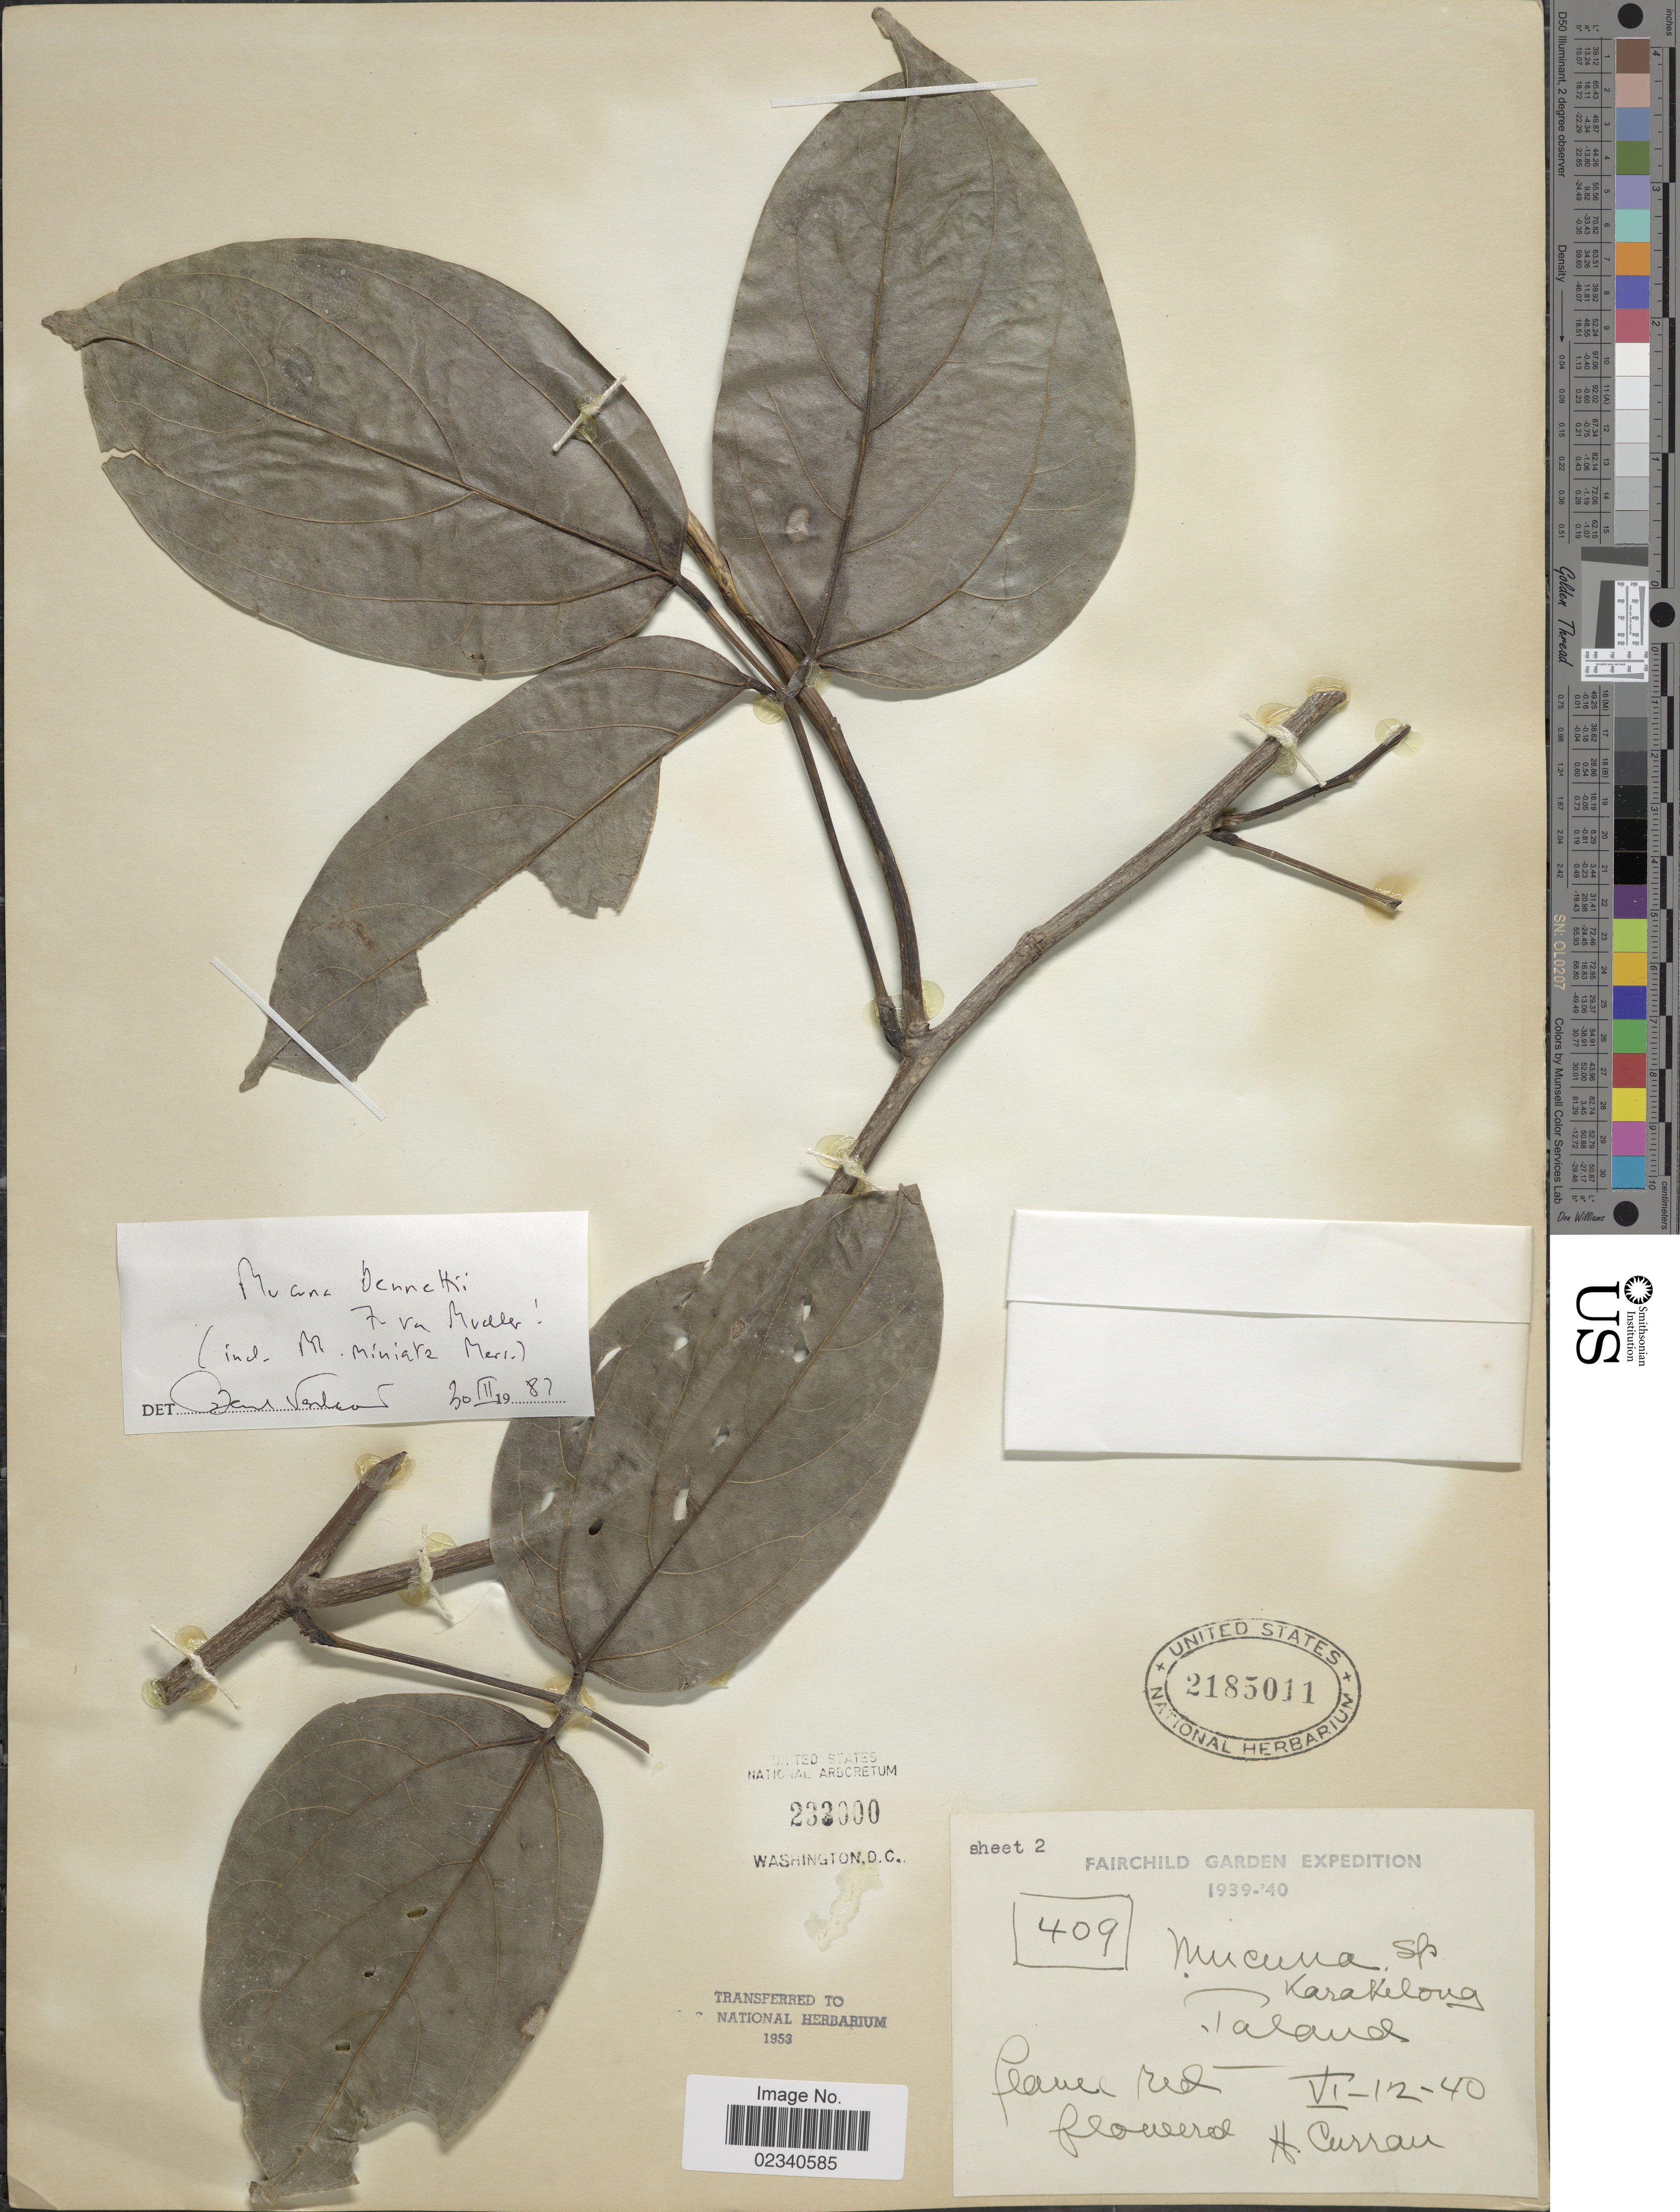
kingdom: Plantae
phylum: Tracheophyta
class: Magnoliopsida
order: Fabales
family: Fabaceae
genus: Mucuna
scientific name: Mucuna bennetti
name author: F. Muell.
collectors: H. Curran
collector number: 409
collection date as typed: Transcribed d/m/y: 12/6/40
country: Indonesia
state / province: Sulawesi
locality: Karakelong, Talaud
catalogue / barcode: US 2185011